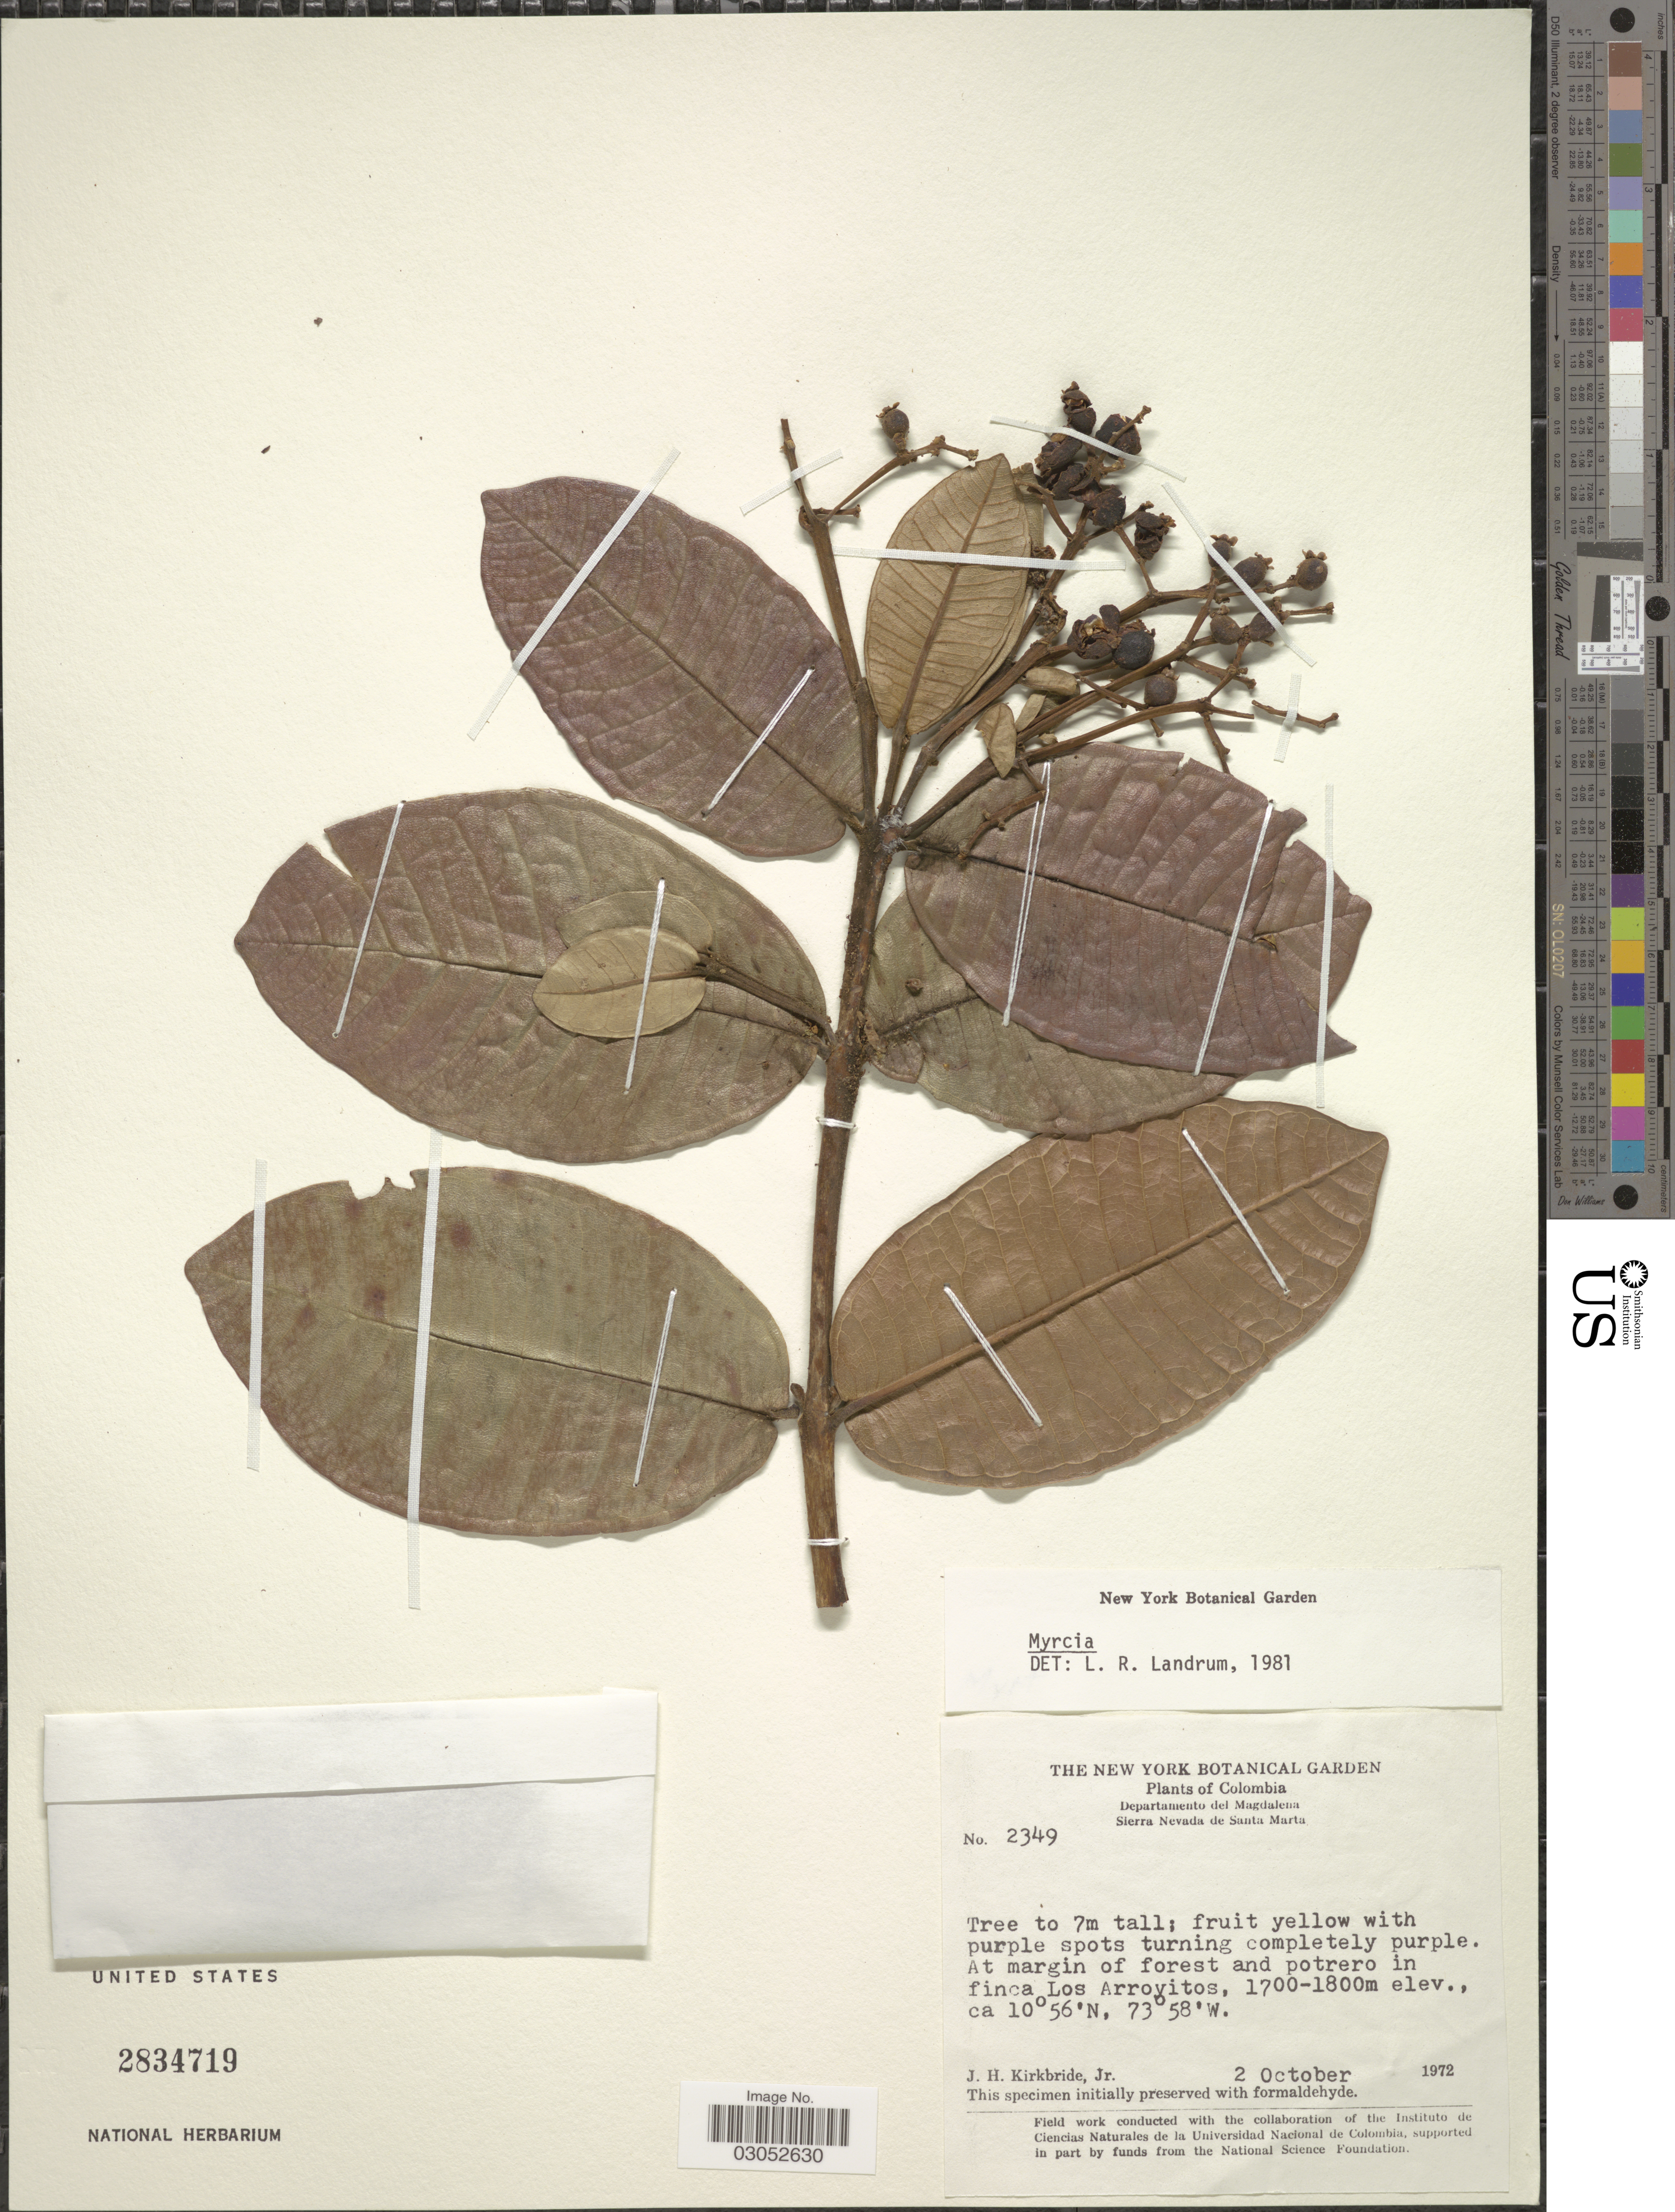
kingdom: Plantae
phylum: Tracheophyta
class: Magnoliopsida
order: Myrtales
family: Myrtaceae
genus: Myrcia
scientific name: Myrcia sp.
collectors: J. H. Kirkbride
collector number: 2349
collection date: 1972-10-02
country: Colombia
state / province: Magdalena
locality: Departamento del Magdalena, Sierra Nevada de Santa Marta. At margin of forest and potrero in finca Los Arroyitos.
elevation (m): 1700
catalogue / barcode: US 2834719